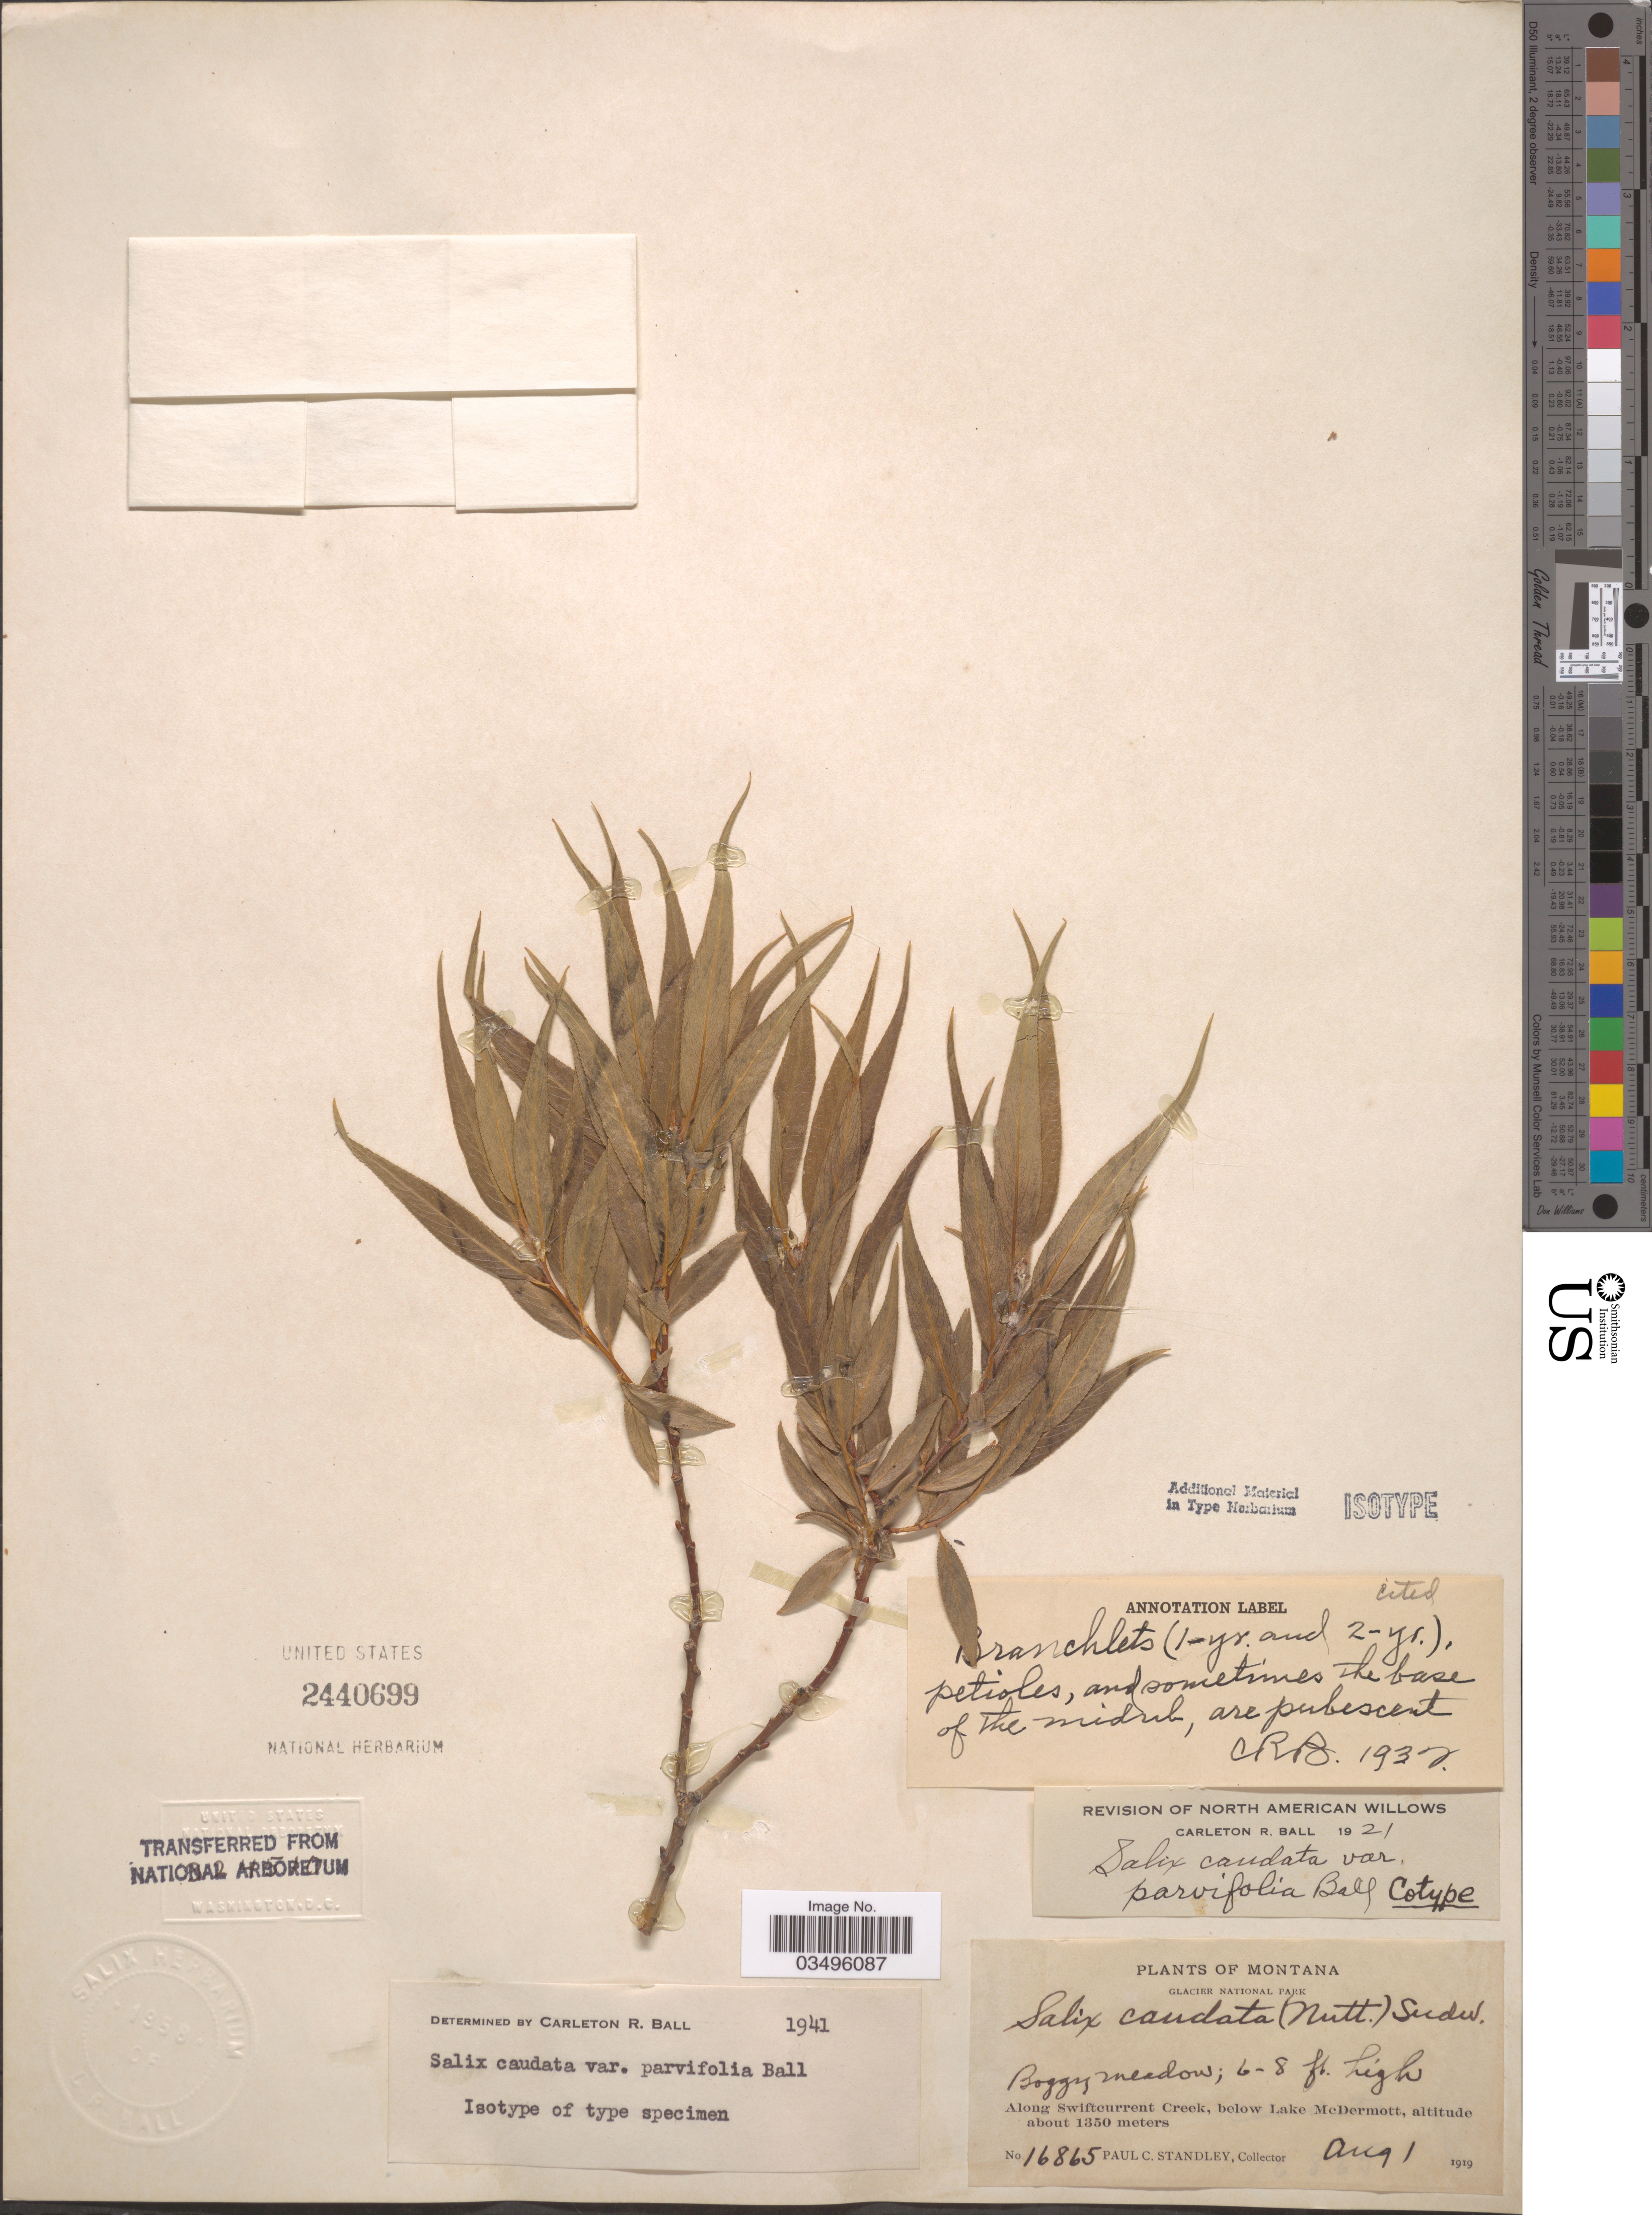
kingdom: Plantae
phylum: Tracheophyta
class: Magnoliopsida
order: Malpighiales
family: Salicaceae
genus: Salix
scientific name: Salix caudata var. parvifolia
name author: C.R. Ball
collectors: P. C. Standley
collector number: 16865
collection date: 1919-08-01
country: United States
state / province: Montana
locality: Glacier National Park. Along Swiftcurrent Creek, below Lake McDermott.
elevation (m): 1350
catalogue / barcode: US 2440699